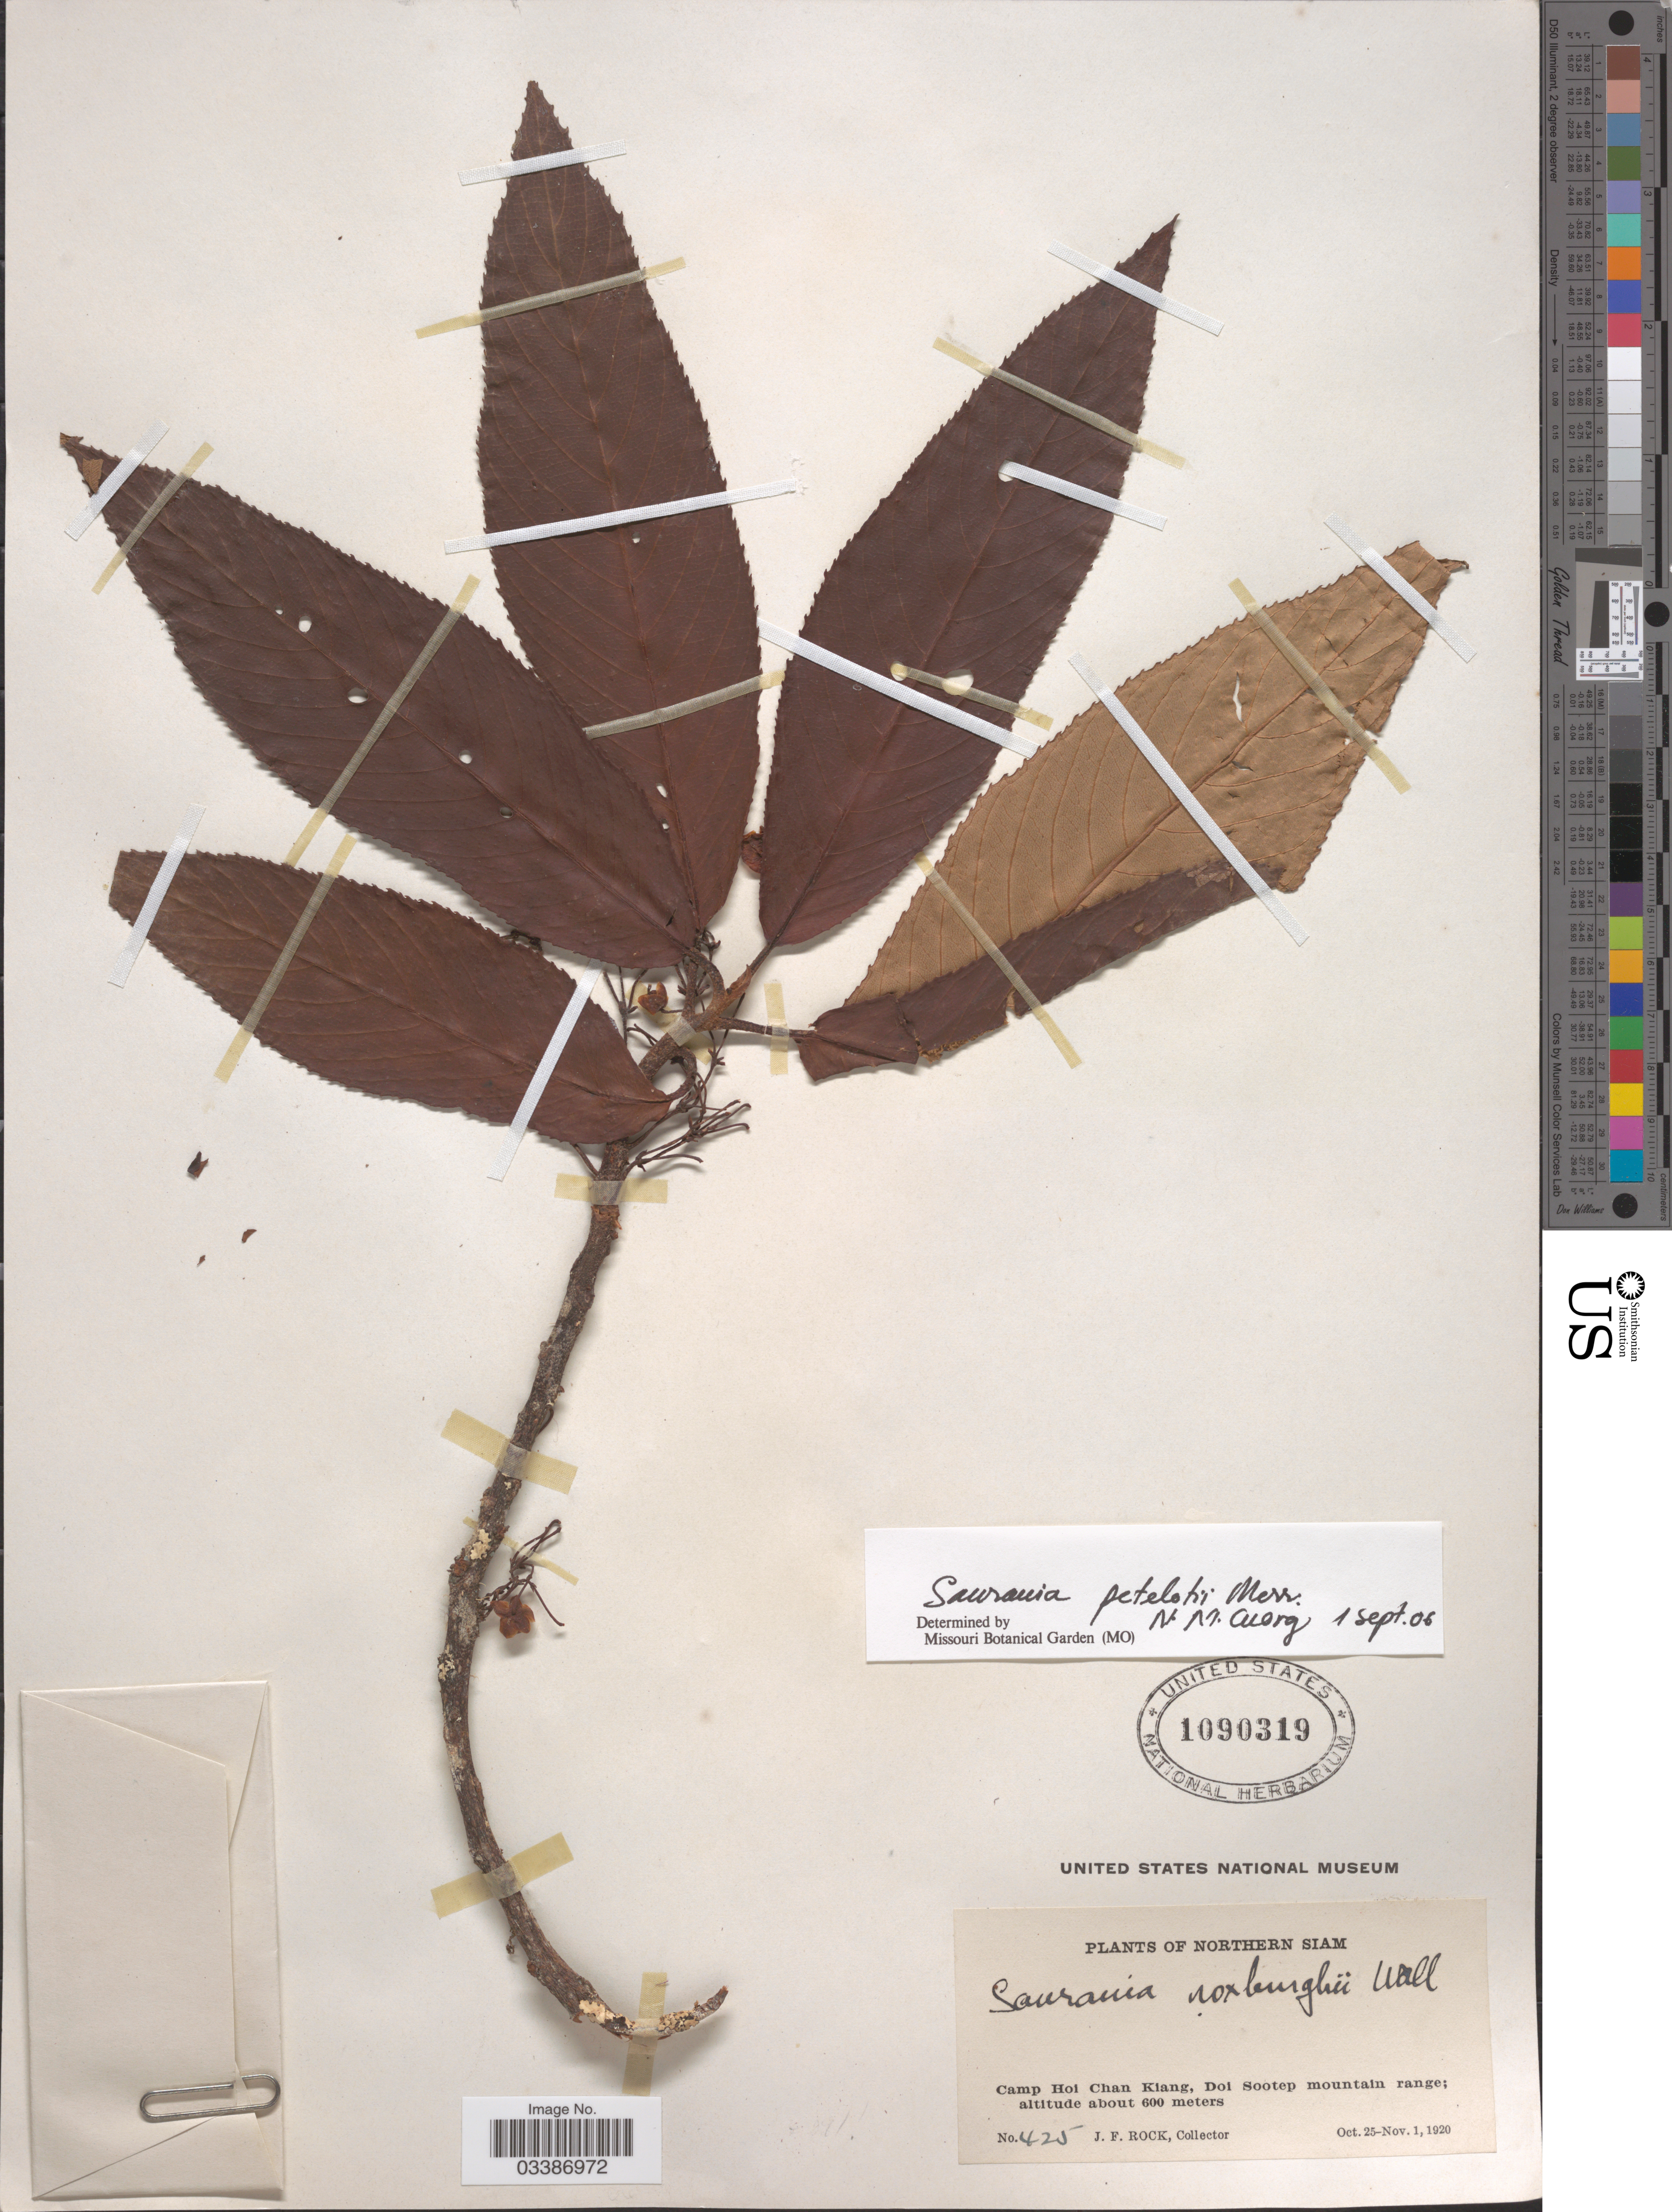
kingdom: Plantae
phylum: Tracheophyta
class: Magnoliopsida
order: Ericales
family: Actinidiaceae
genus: Saurauia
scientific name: Saurauia petelotii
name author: Merr.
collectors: J. Rock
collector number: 425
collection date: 1920-10-25/1920-11-01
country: Thailand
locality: Northern Siam. Camp Hoi Chan Kiang, Doi Sootep mountain range.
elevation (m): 600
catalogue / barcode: US 1090319